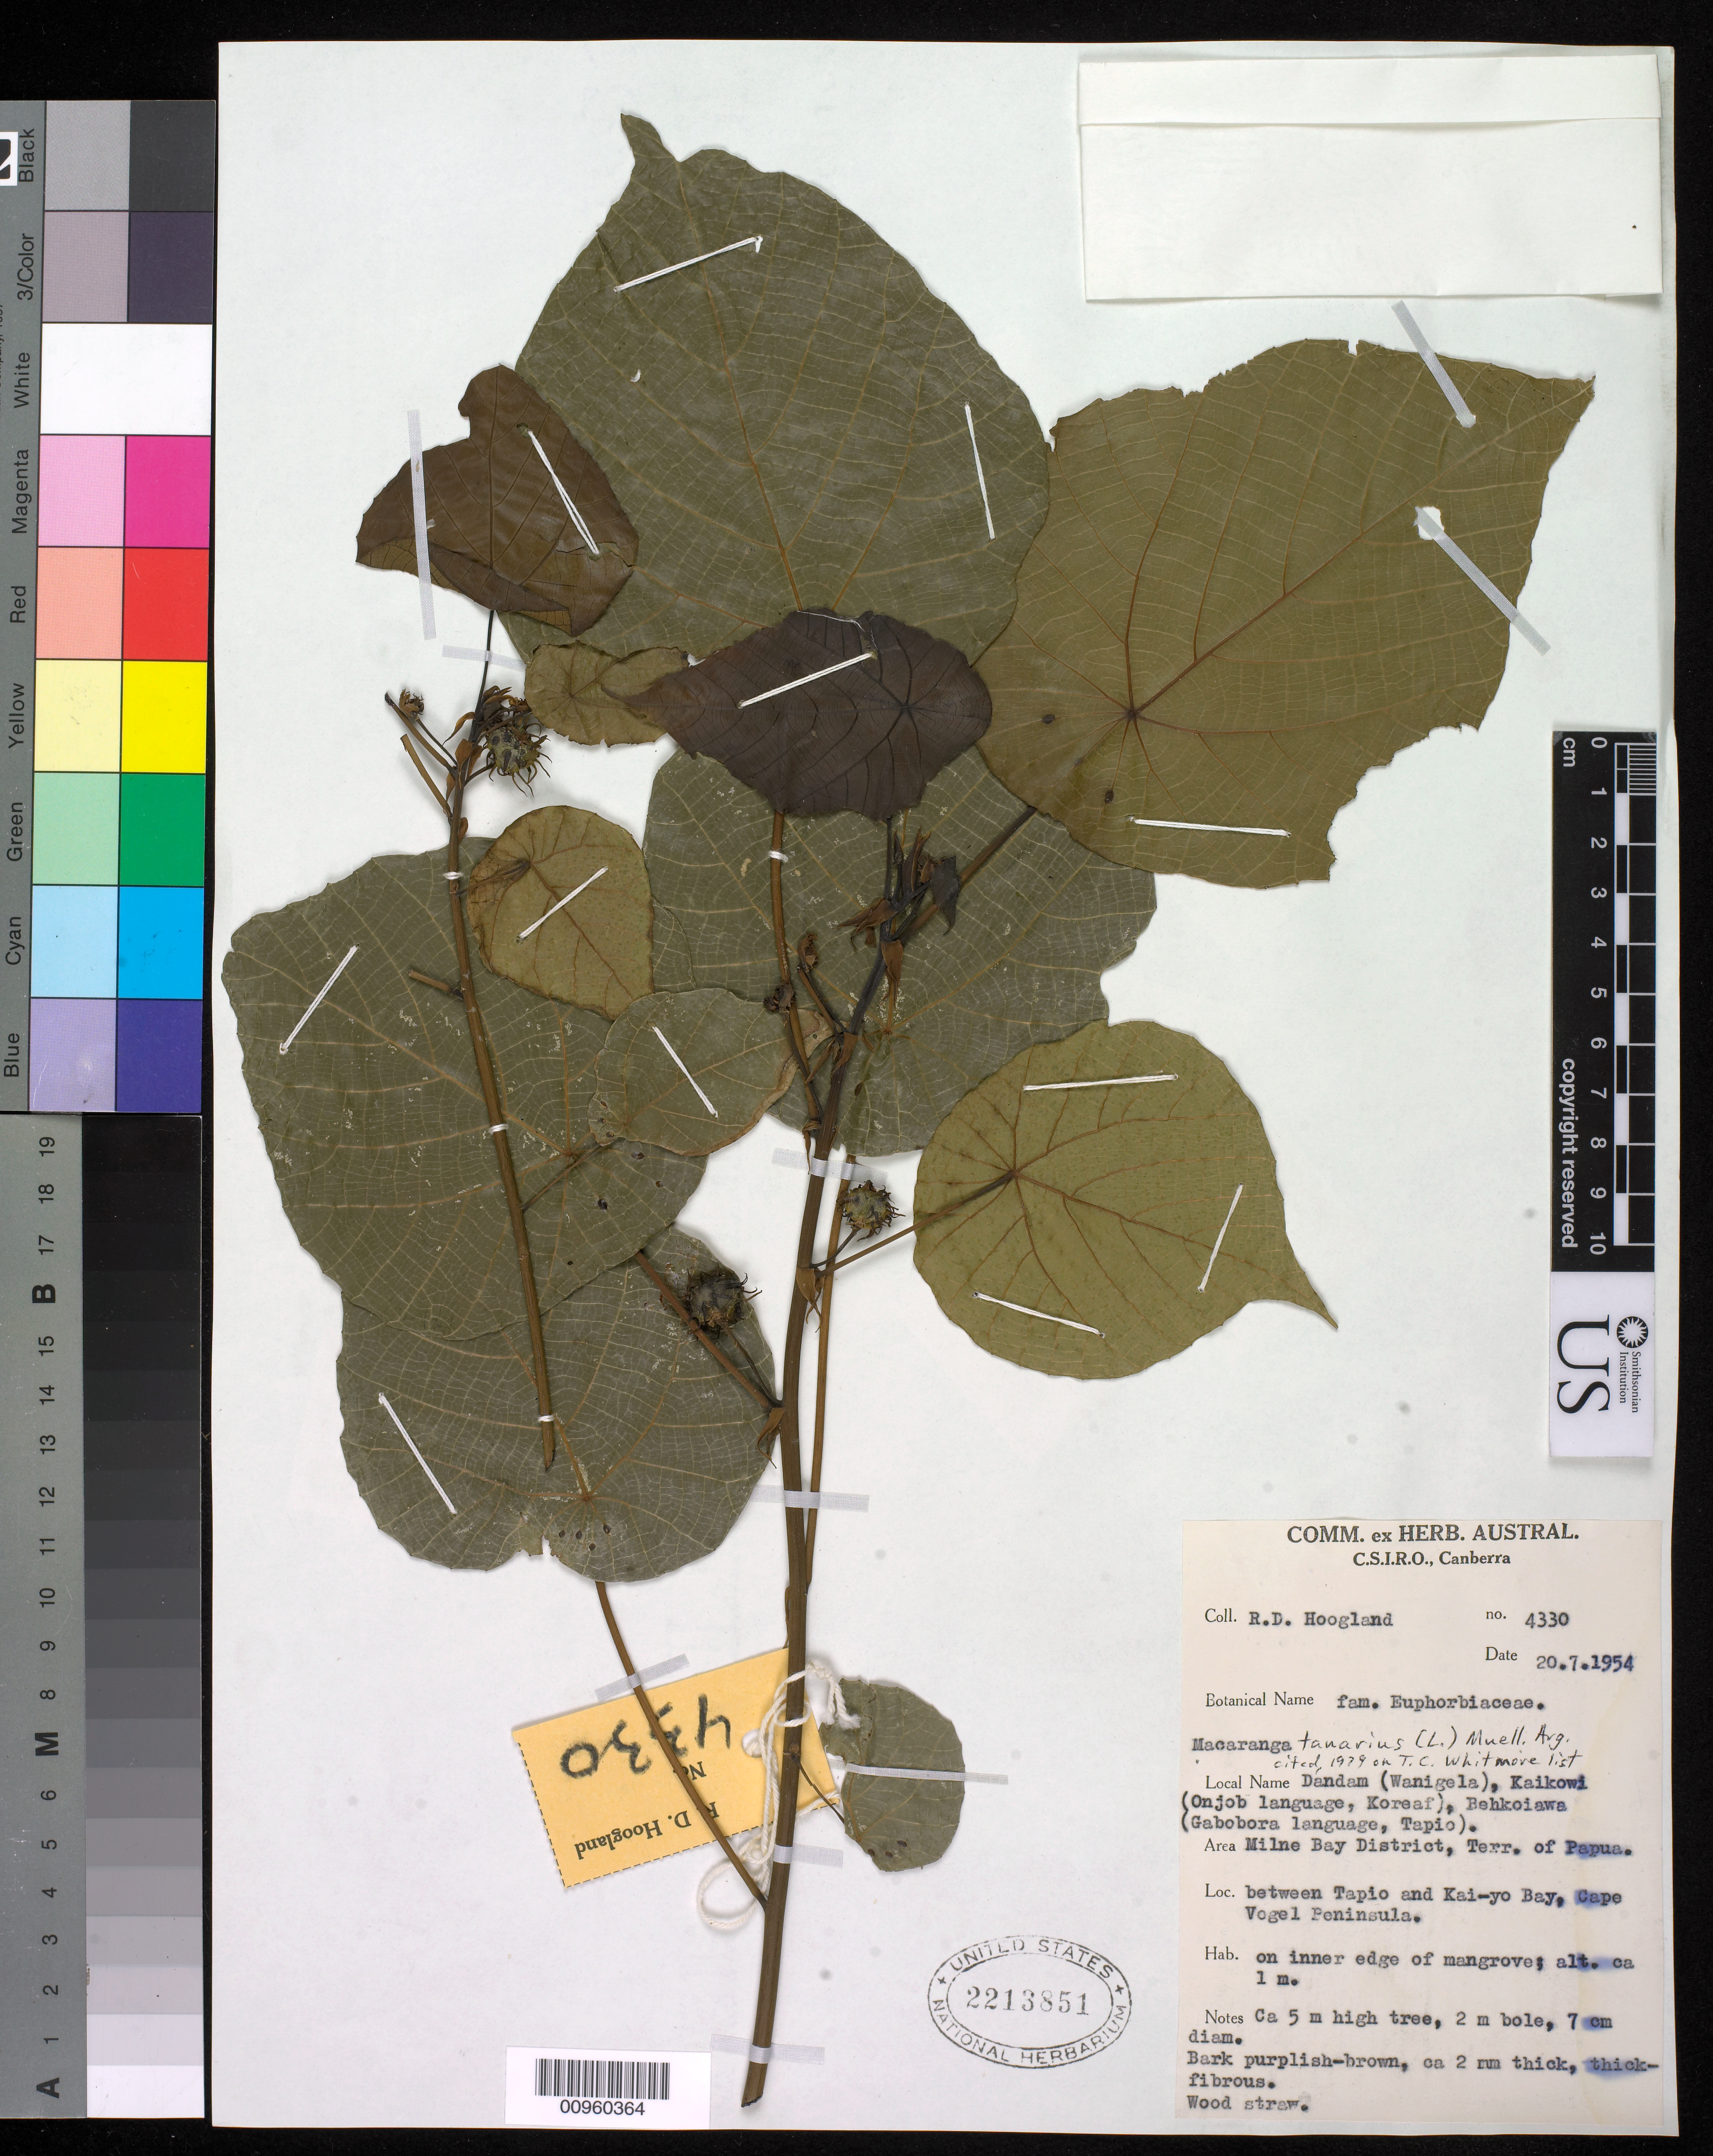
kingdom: Plantae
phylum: Tracheophyta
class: Magnoliopsida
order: Malpighiales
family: Euphorbiaceae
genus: Macaranga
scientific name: Macaranga tanarius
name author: (L.) Müll. Arg.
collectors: R. D. Hoogland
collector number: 4330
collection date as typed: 20 Jul 1954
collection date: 1954-07-20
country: Papua New Guinea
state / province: Milne Bay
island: New Guinea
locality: Papua, between Tapio and Kai-yo Bay, Cape Vogel Peninsula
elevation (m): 1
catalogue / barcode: US 2213851